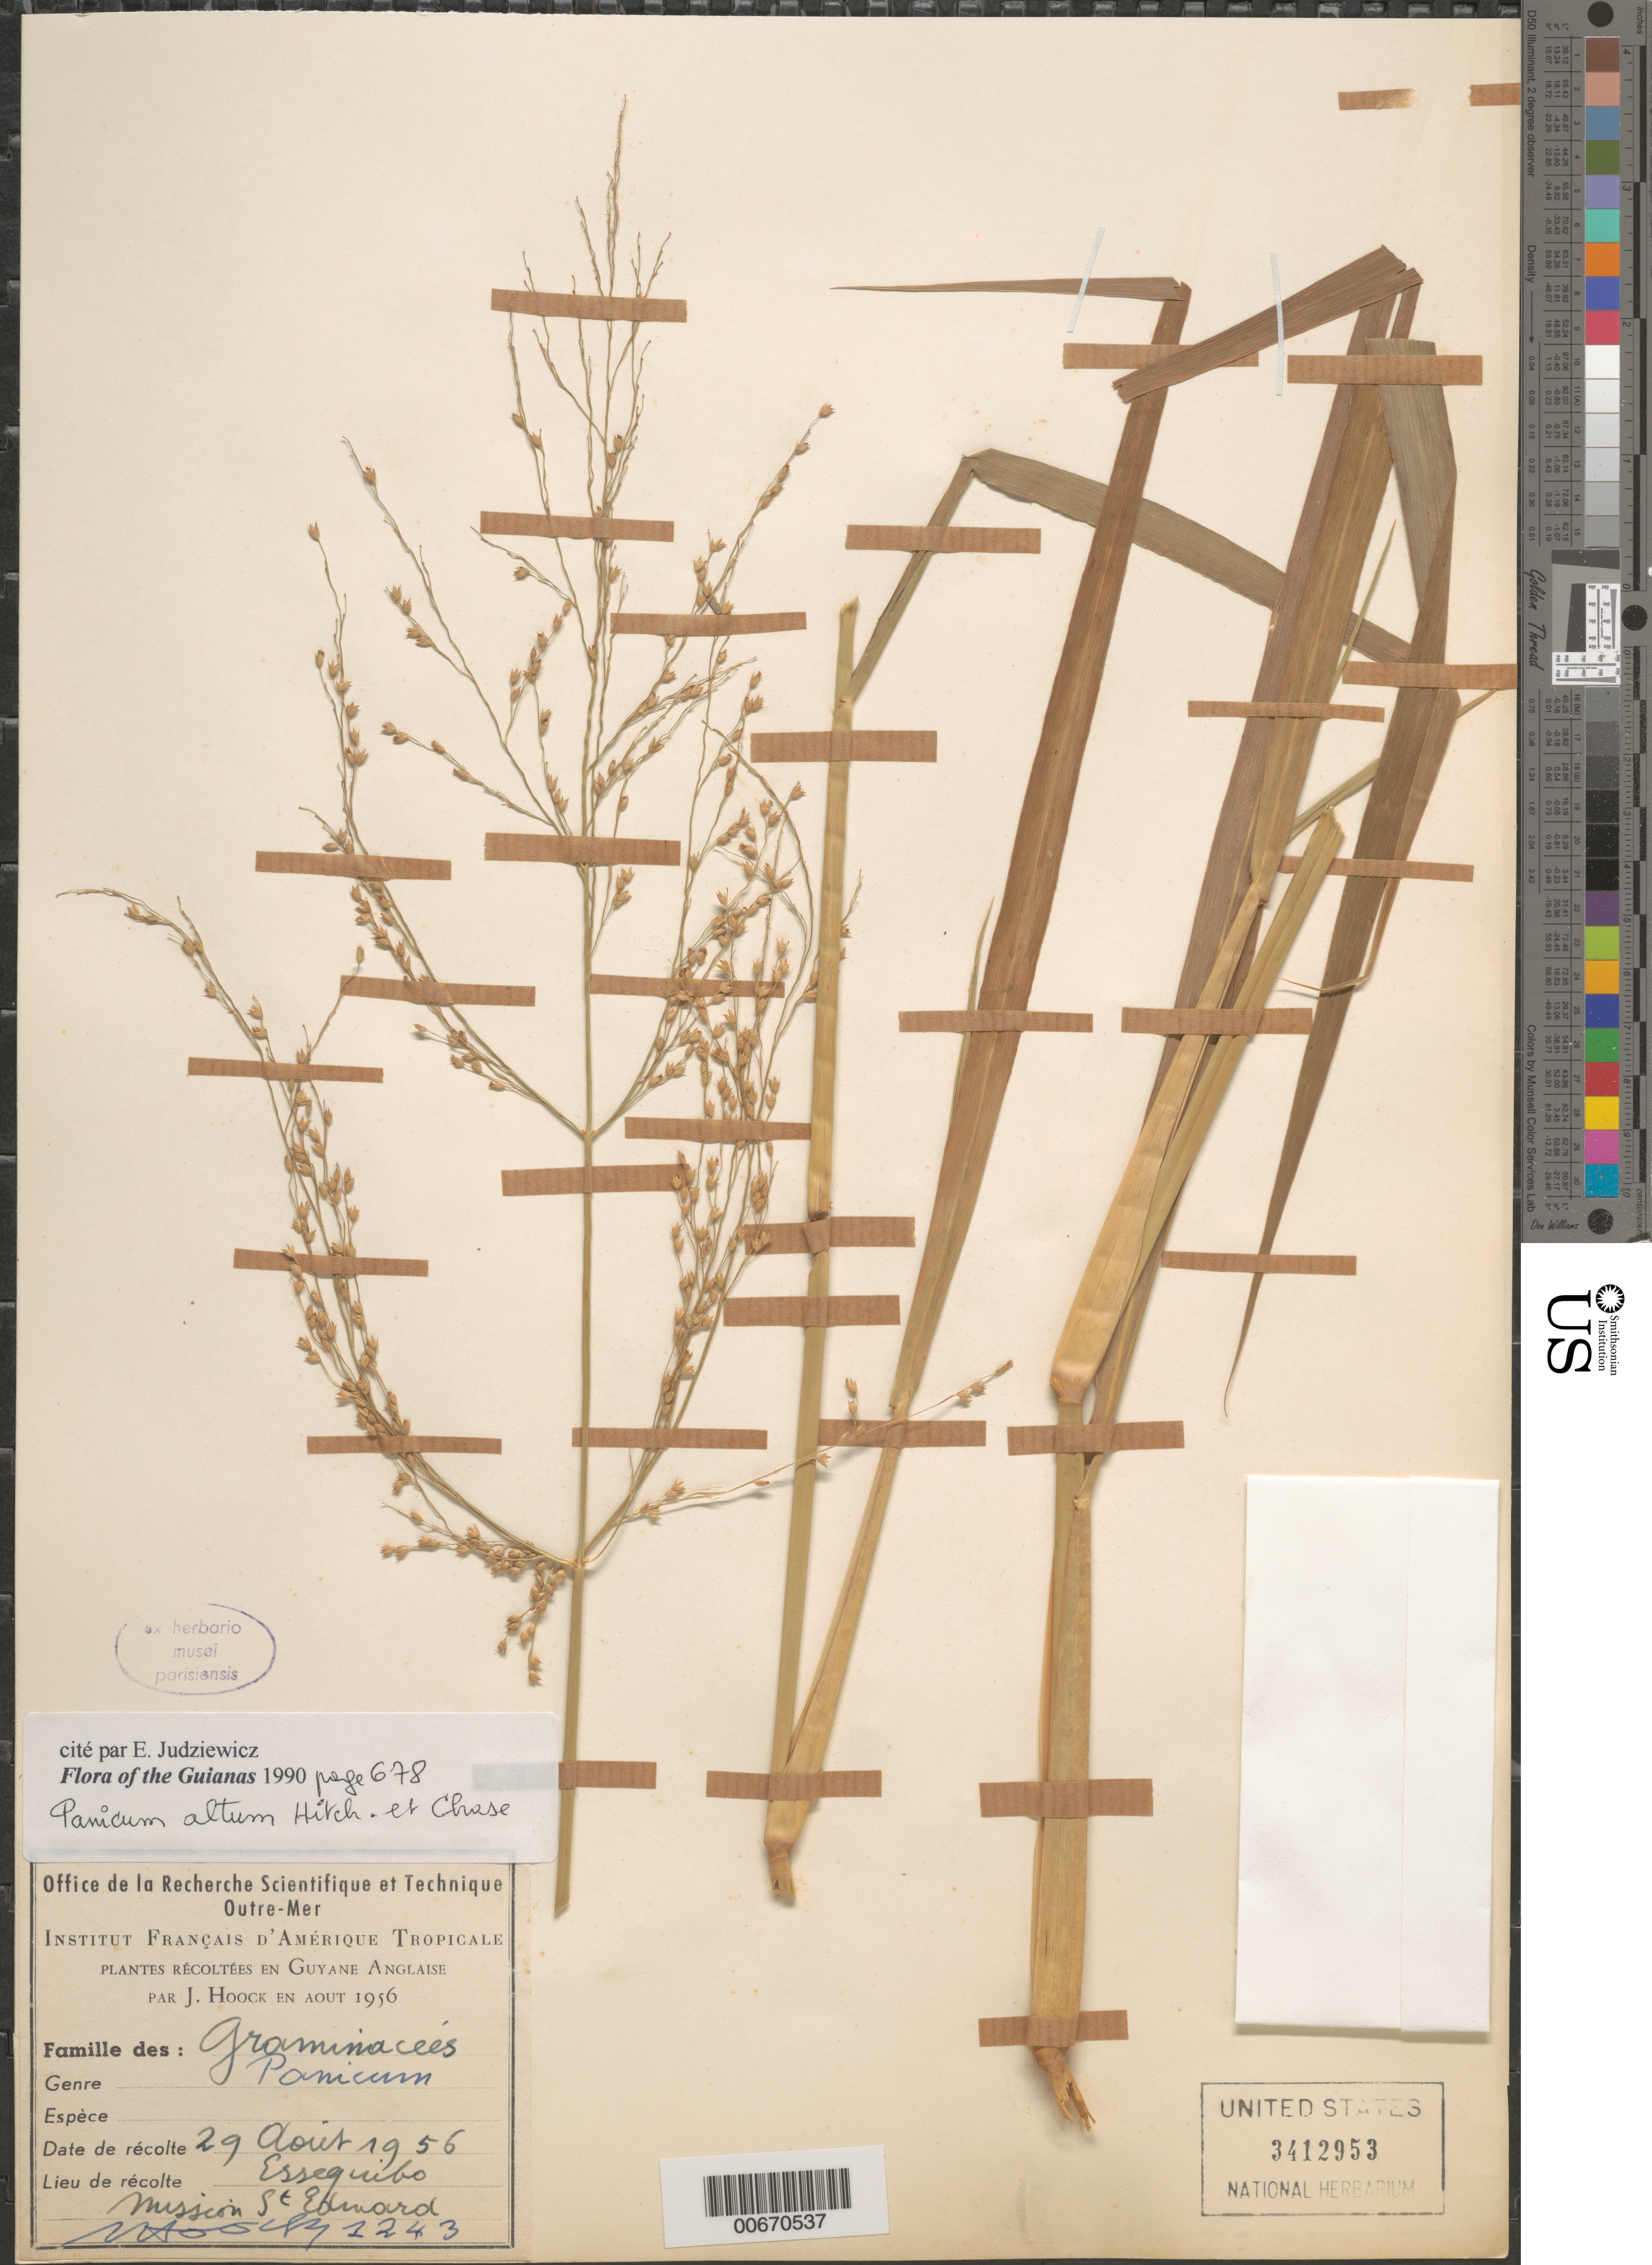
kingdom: Plantae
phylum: Tracheophyta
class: Liliopsida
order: Poales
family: Poaceae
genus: Panicum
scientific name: Panicum altum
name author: Hitchc. & Chase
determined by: Judziewicz, E. J.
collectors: J. Hoock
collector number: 1243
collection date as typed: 29-Aug-56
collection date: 1956-08-29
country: Guyana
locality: Essequibo, Mission St. Edward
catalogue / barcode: US 3412953